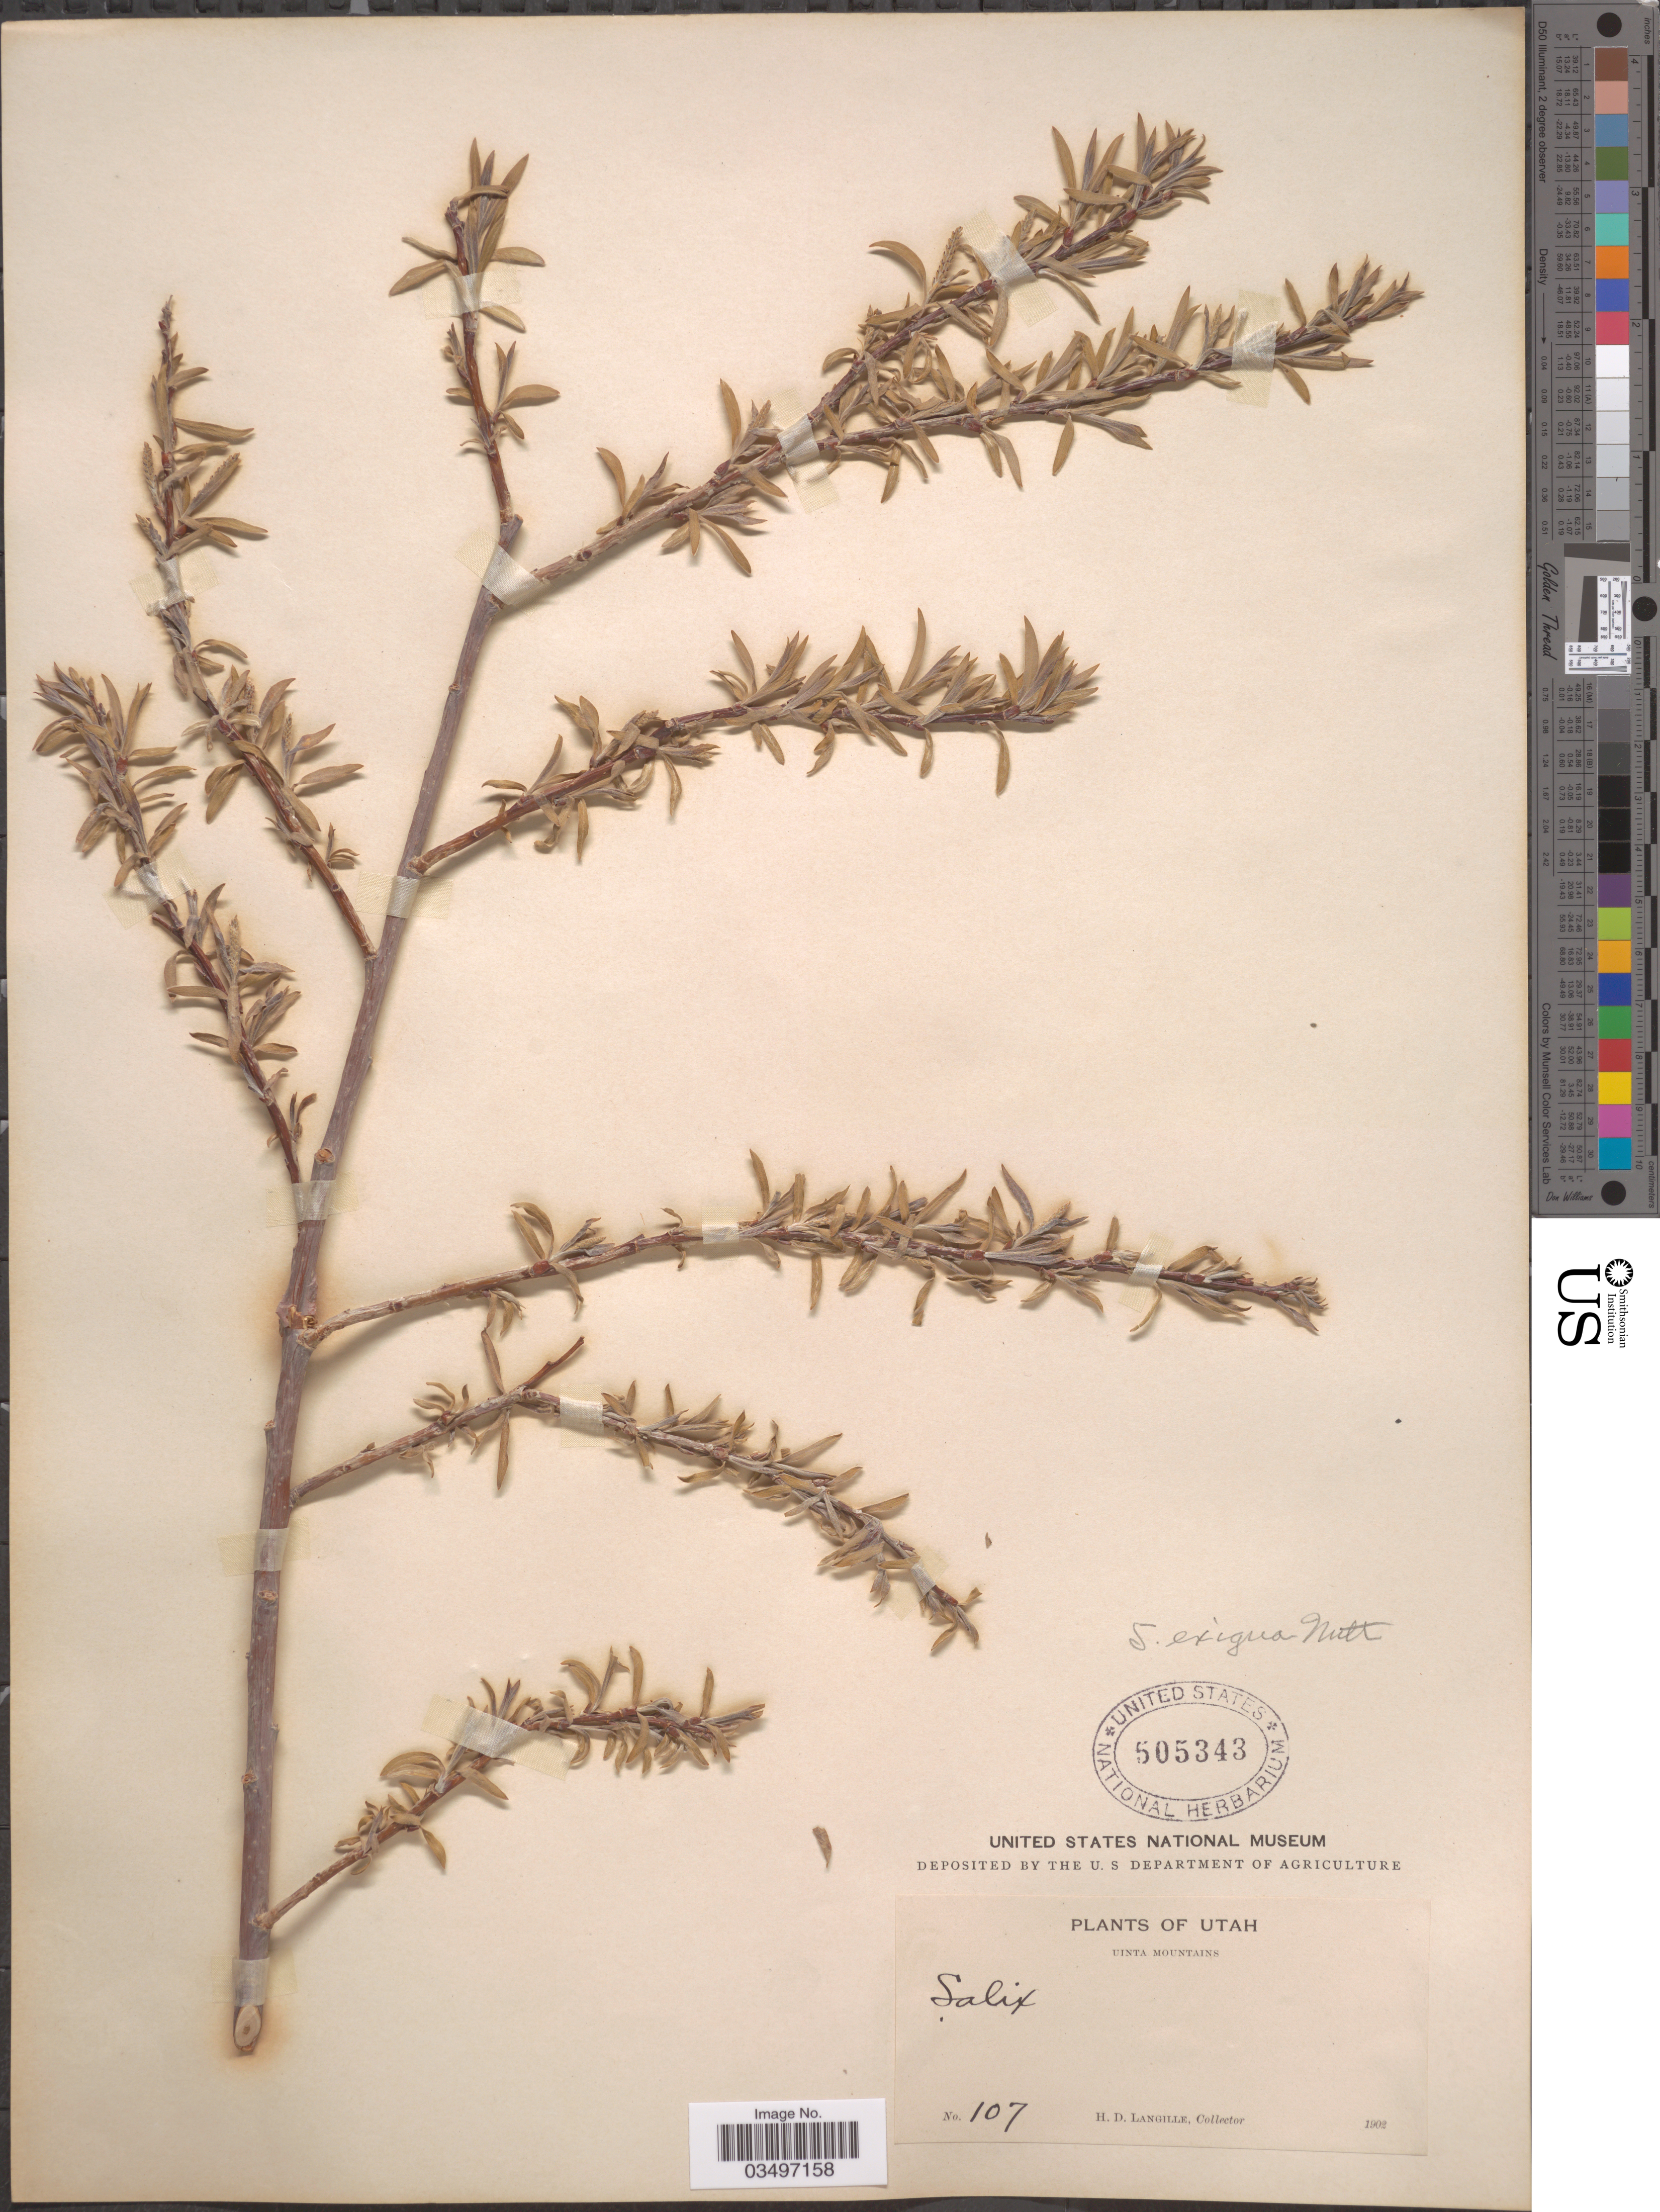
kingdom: Plantae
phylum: Tracheophyta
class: Magnoliopsida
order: Malpighiales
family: Salicaceae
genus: Salix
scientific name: Salix exigua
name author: Nutt.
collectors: H. Langille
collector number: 107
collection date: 1902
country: United States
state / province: Utah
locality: Uinta Mountains.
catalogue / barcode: US 505343